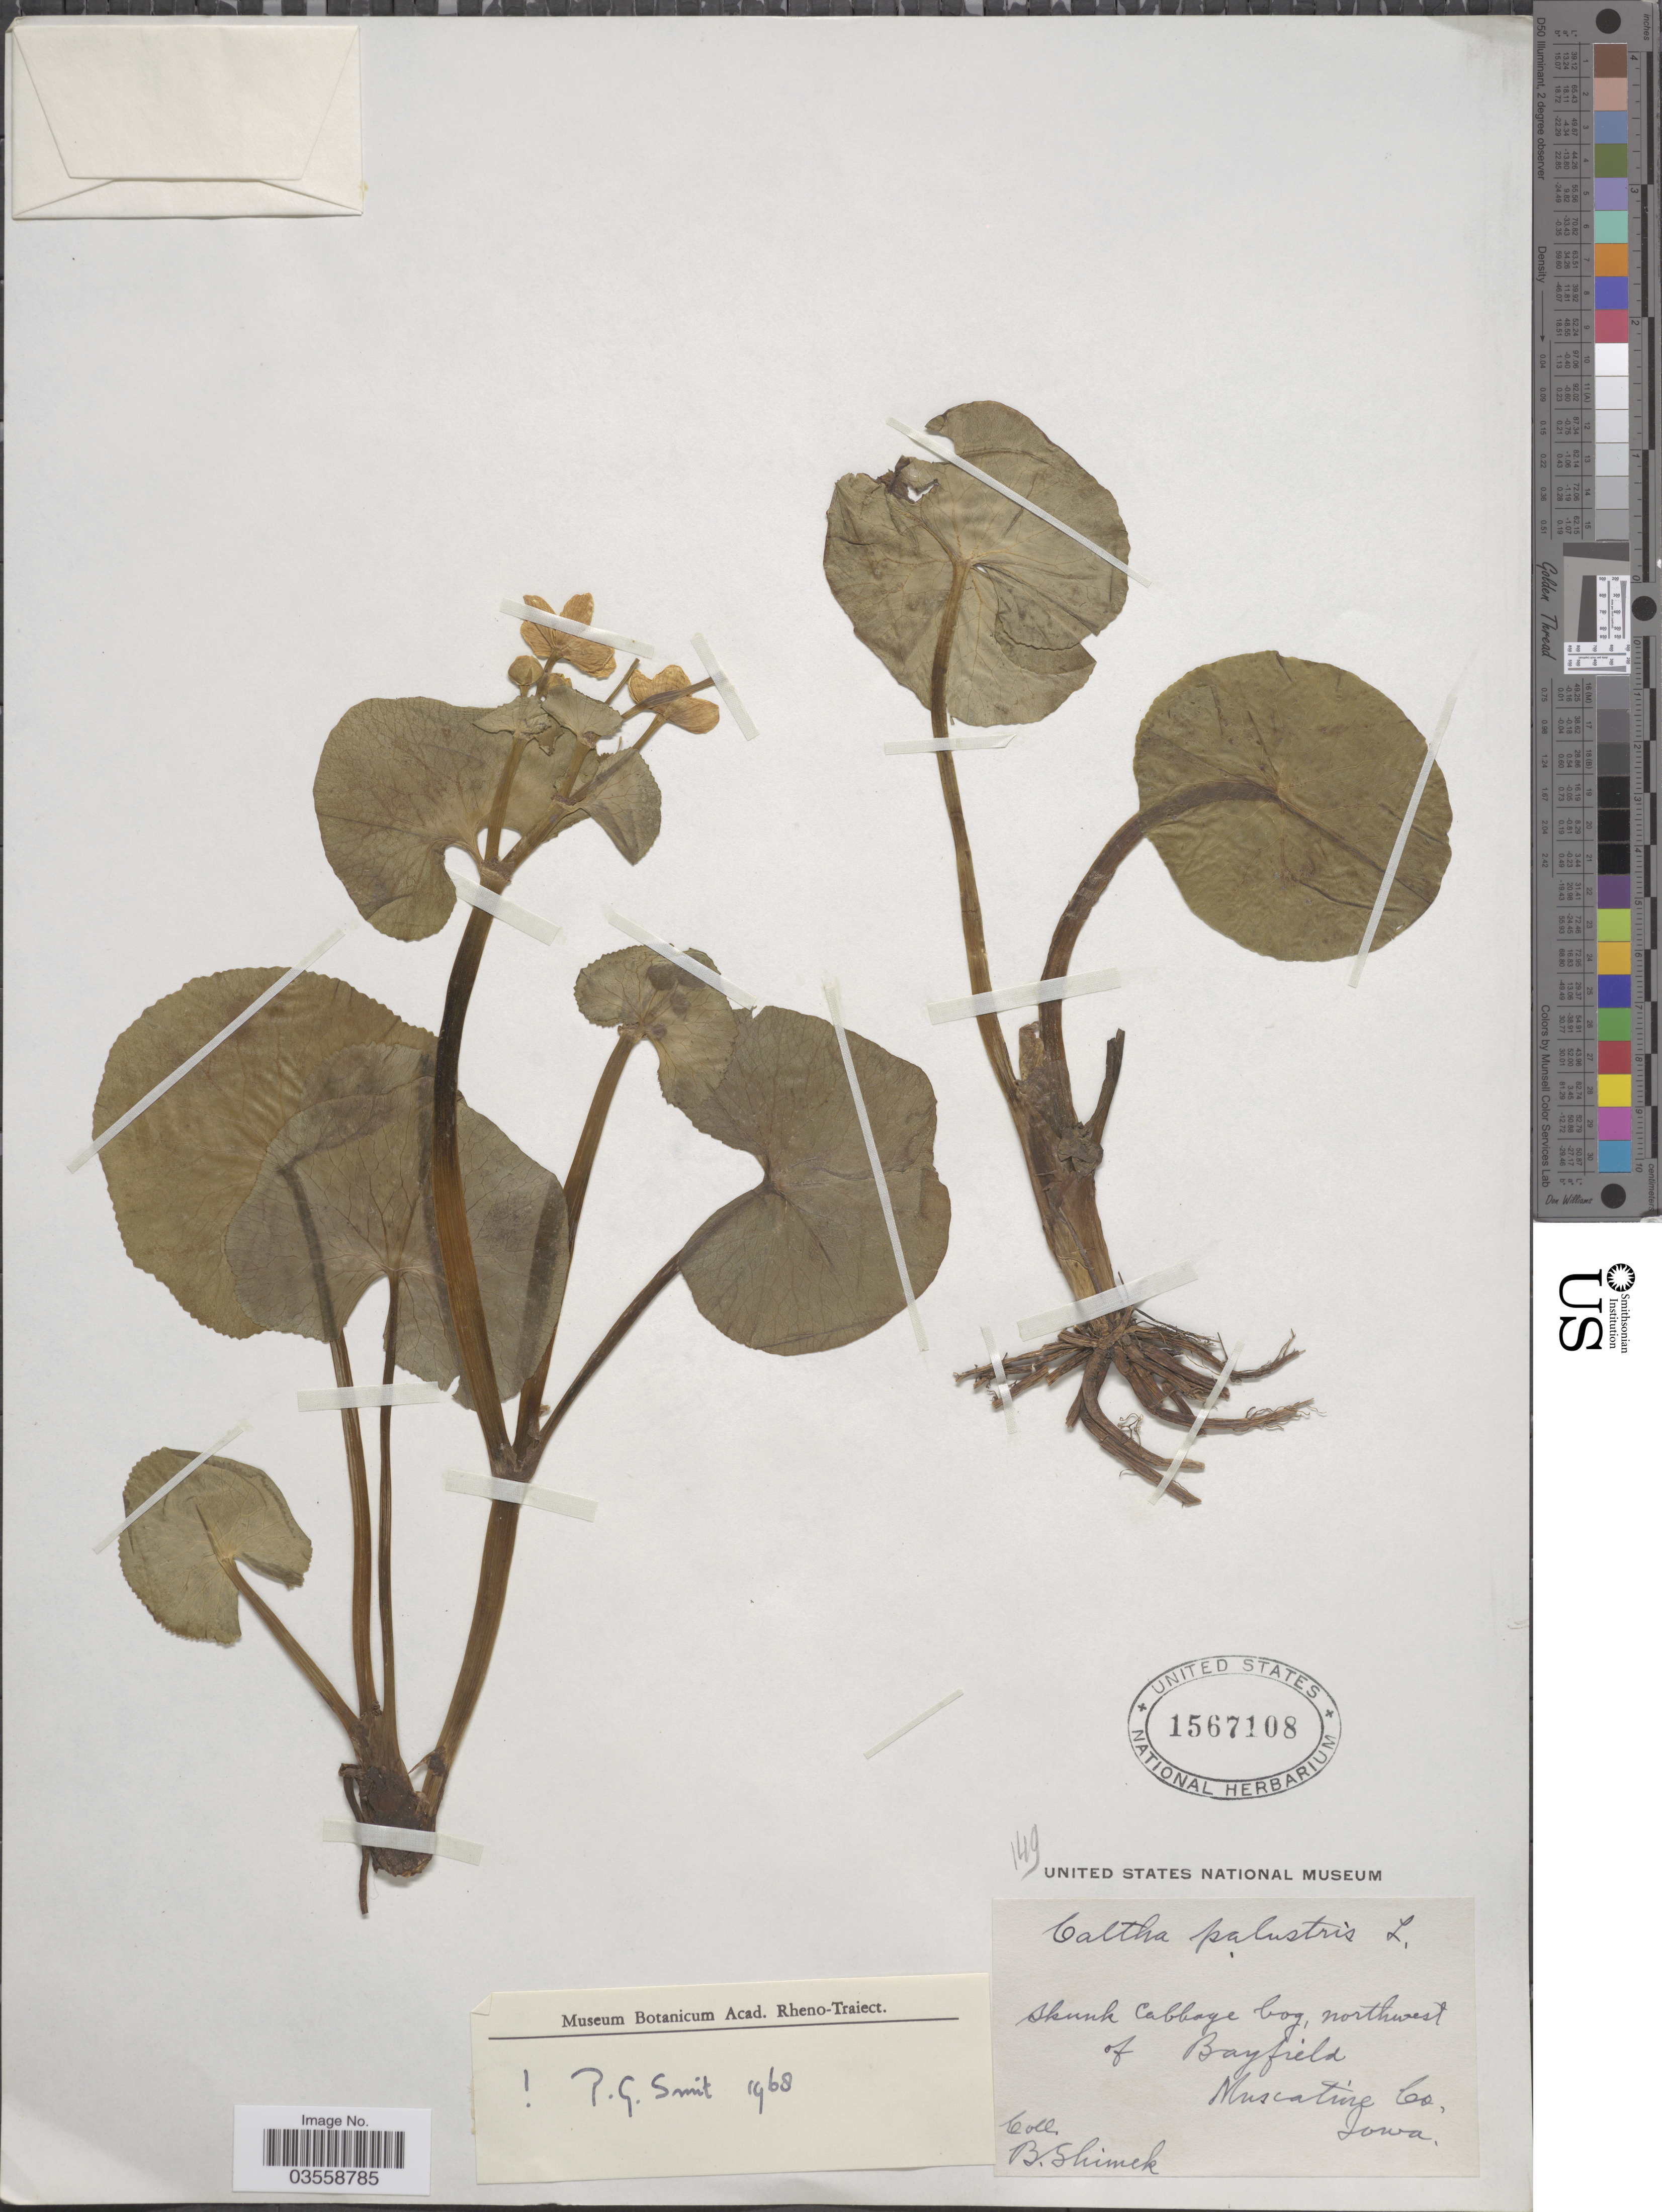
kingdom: Plantae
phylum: Tracheophyta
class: Magnoliopsida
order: Ranunculales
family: Ranunculaceae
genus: Caltha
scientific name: Caltha palustris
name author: L.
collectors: B. Shimek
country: United States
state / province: Iowa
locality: Skunk Cabbage bog, northwest of Bayfield. Muscatine Co.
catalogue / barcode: US 1567108